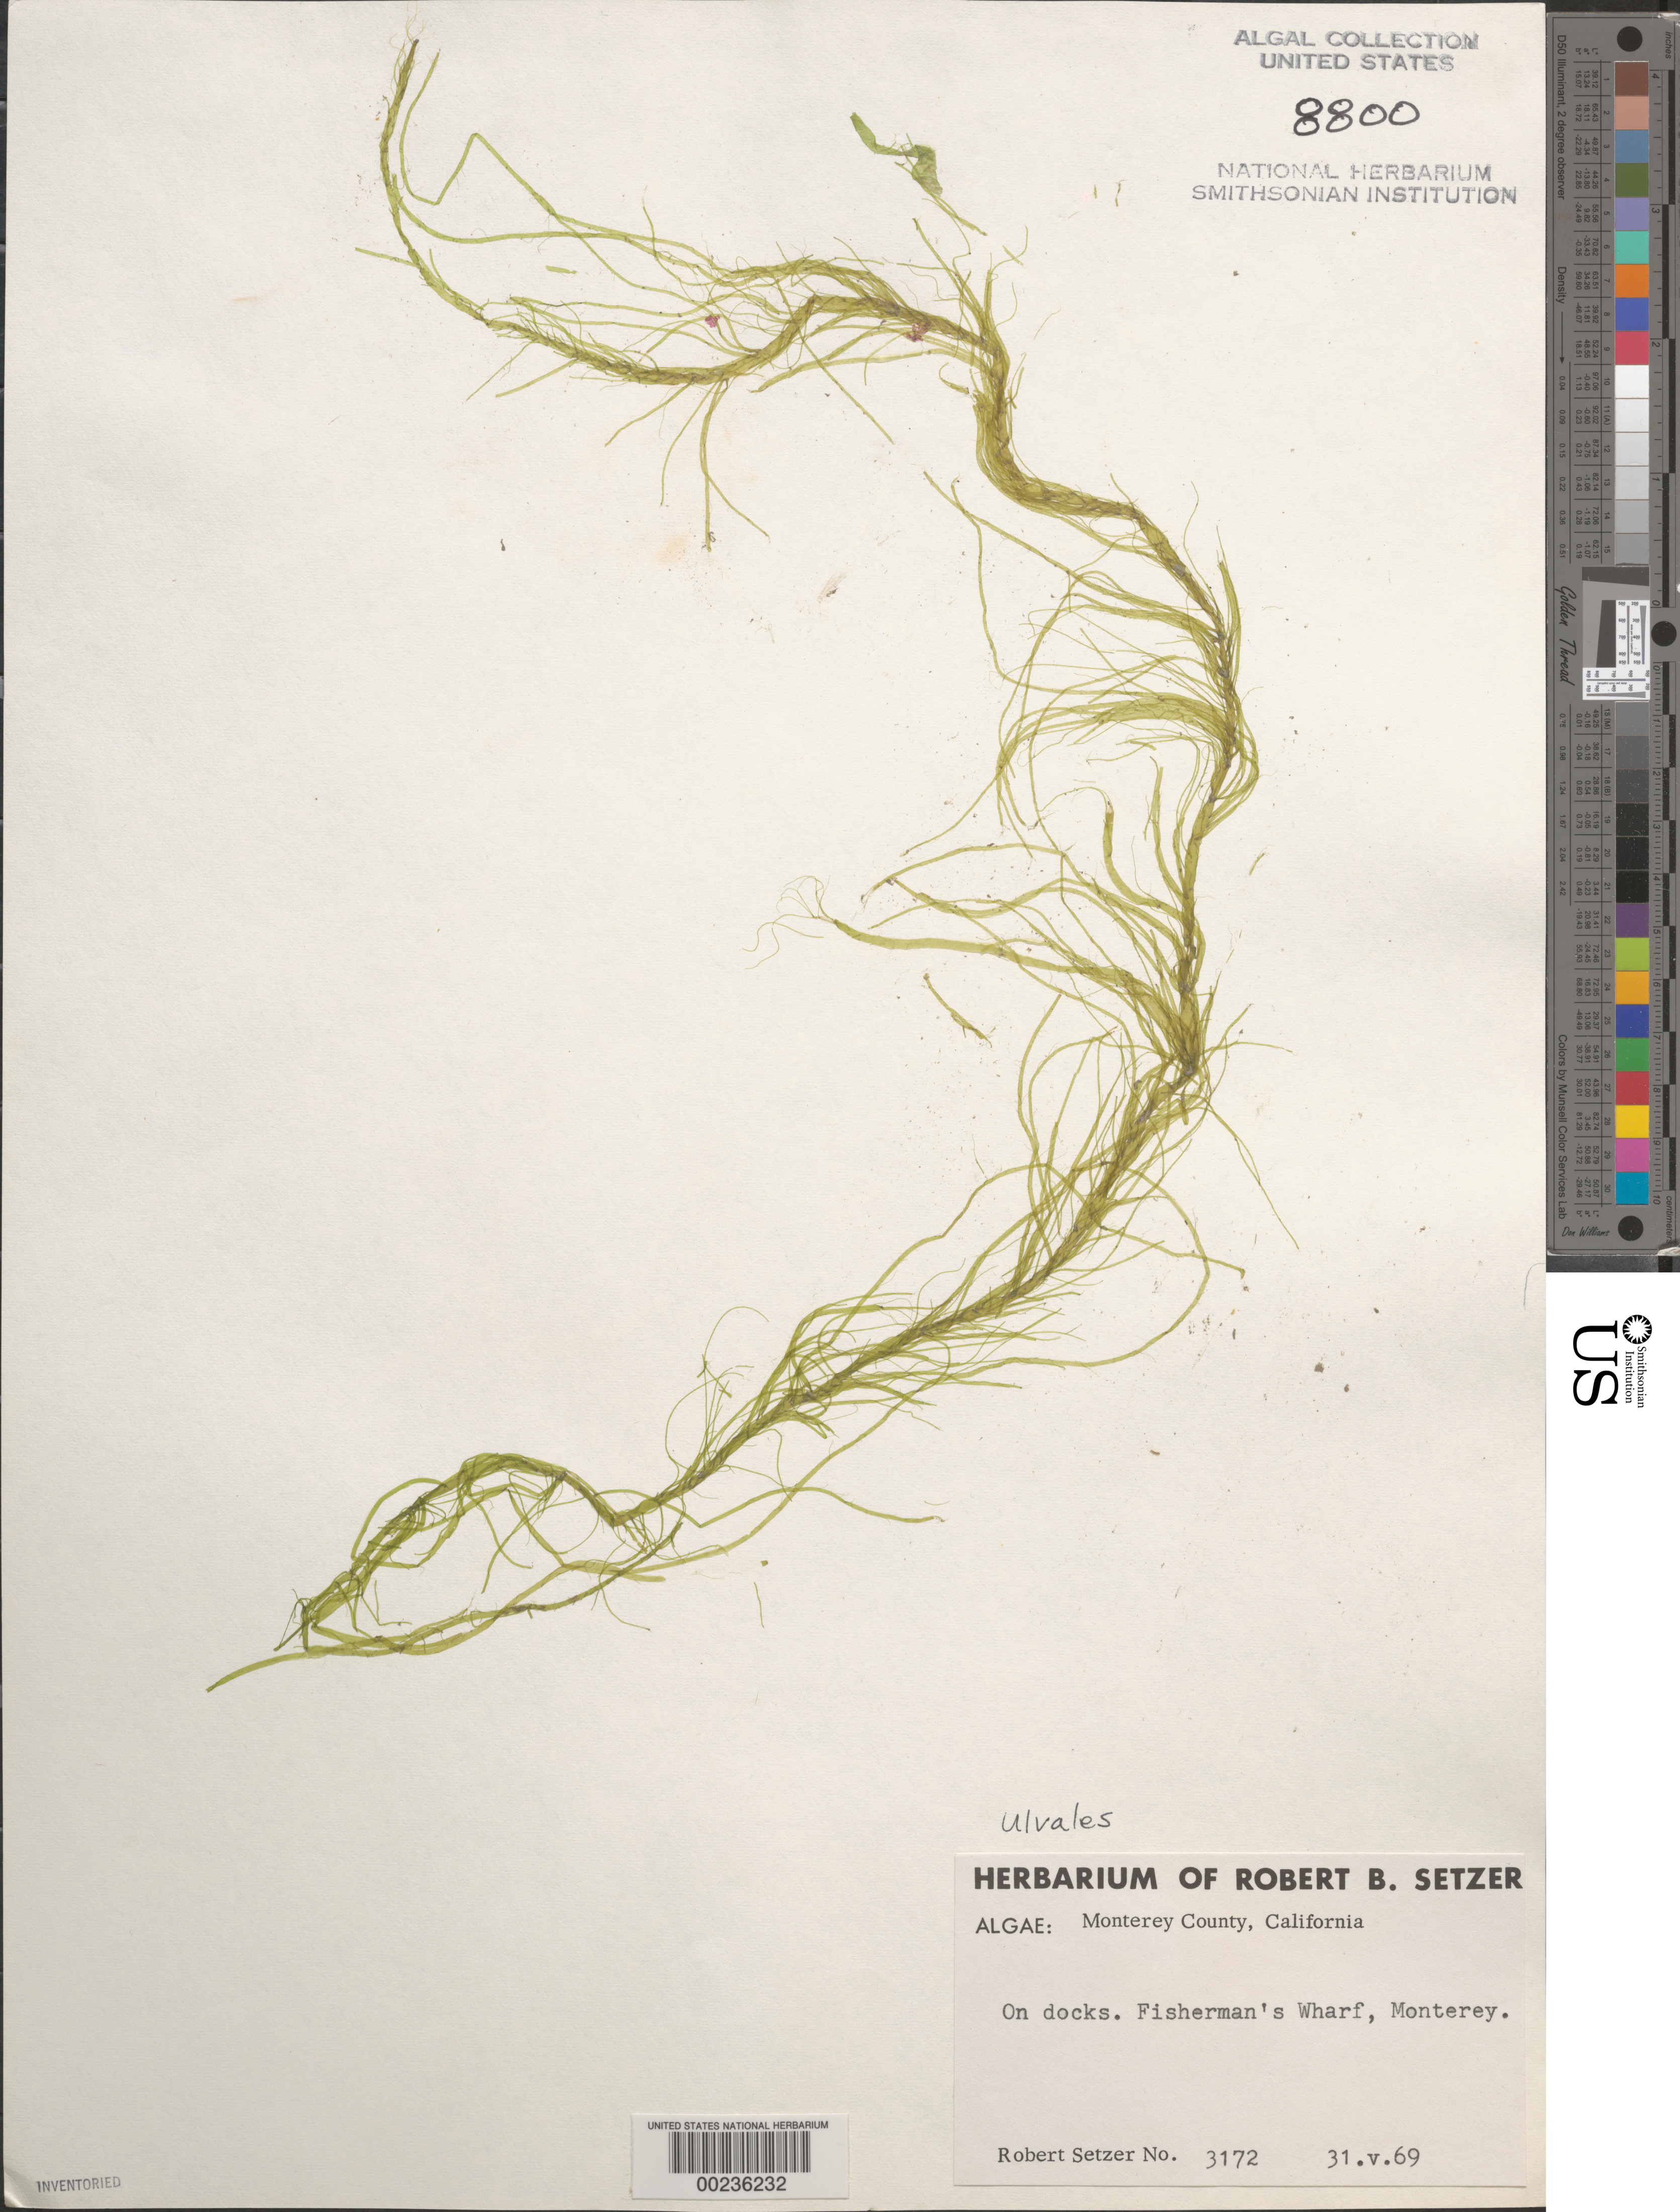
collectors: R. Setzer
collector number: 3172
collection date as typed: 31 May 1969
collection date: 1969-05-31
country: United States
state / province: California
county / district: Monterey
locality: Monterey, Fisherman's Wharf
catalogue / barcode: US 8800